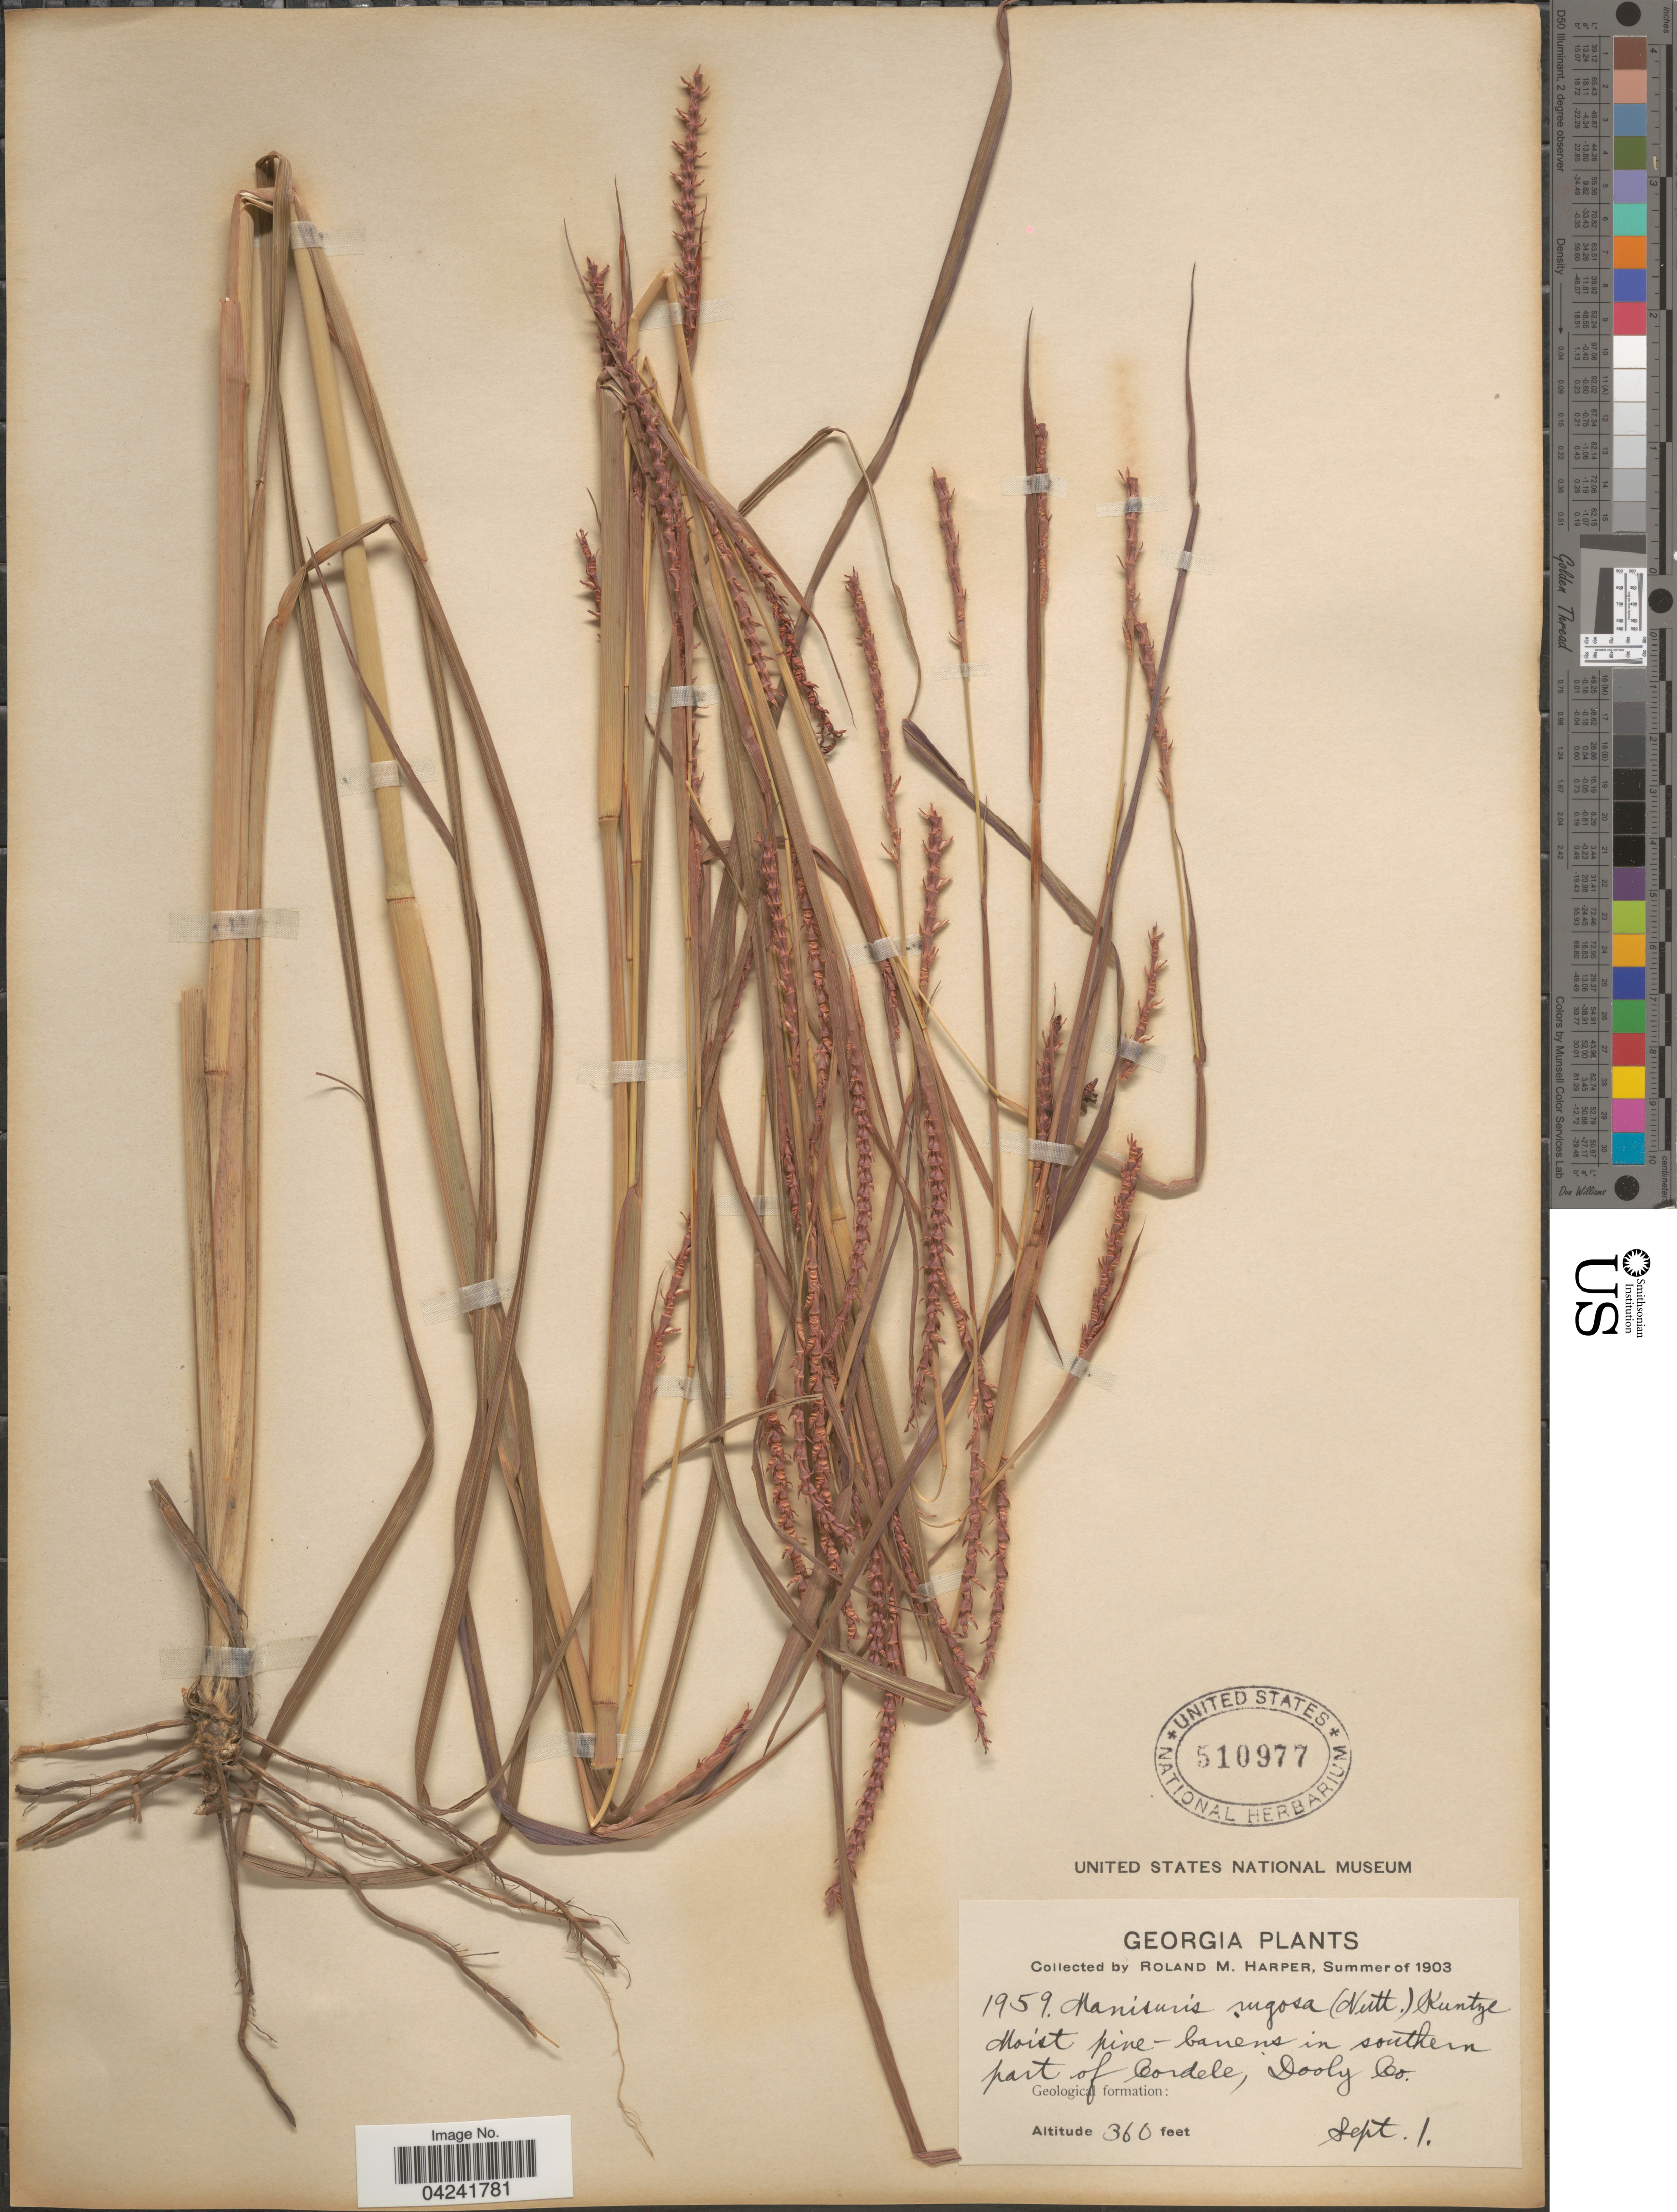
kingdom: Plantae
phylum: Tracheophyta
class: Liliopsida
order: Poales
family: Poaceae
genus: Mnesithea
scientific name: Mnesithea rugosa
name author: (Nutt.) de Koning & Sosef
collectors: R. M. Harper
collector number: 1959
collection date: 1903-09-01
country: United States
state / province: Georgia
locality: Moist pine-barrens in southern part of Cordele, Dooly Co.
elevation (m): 110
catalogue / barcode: US 510977